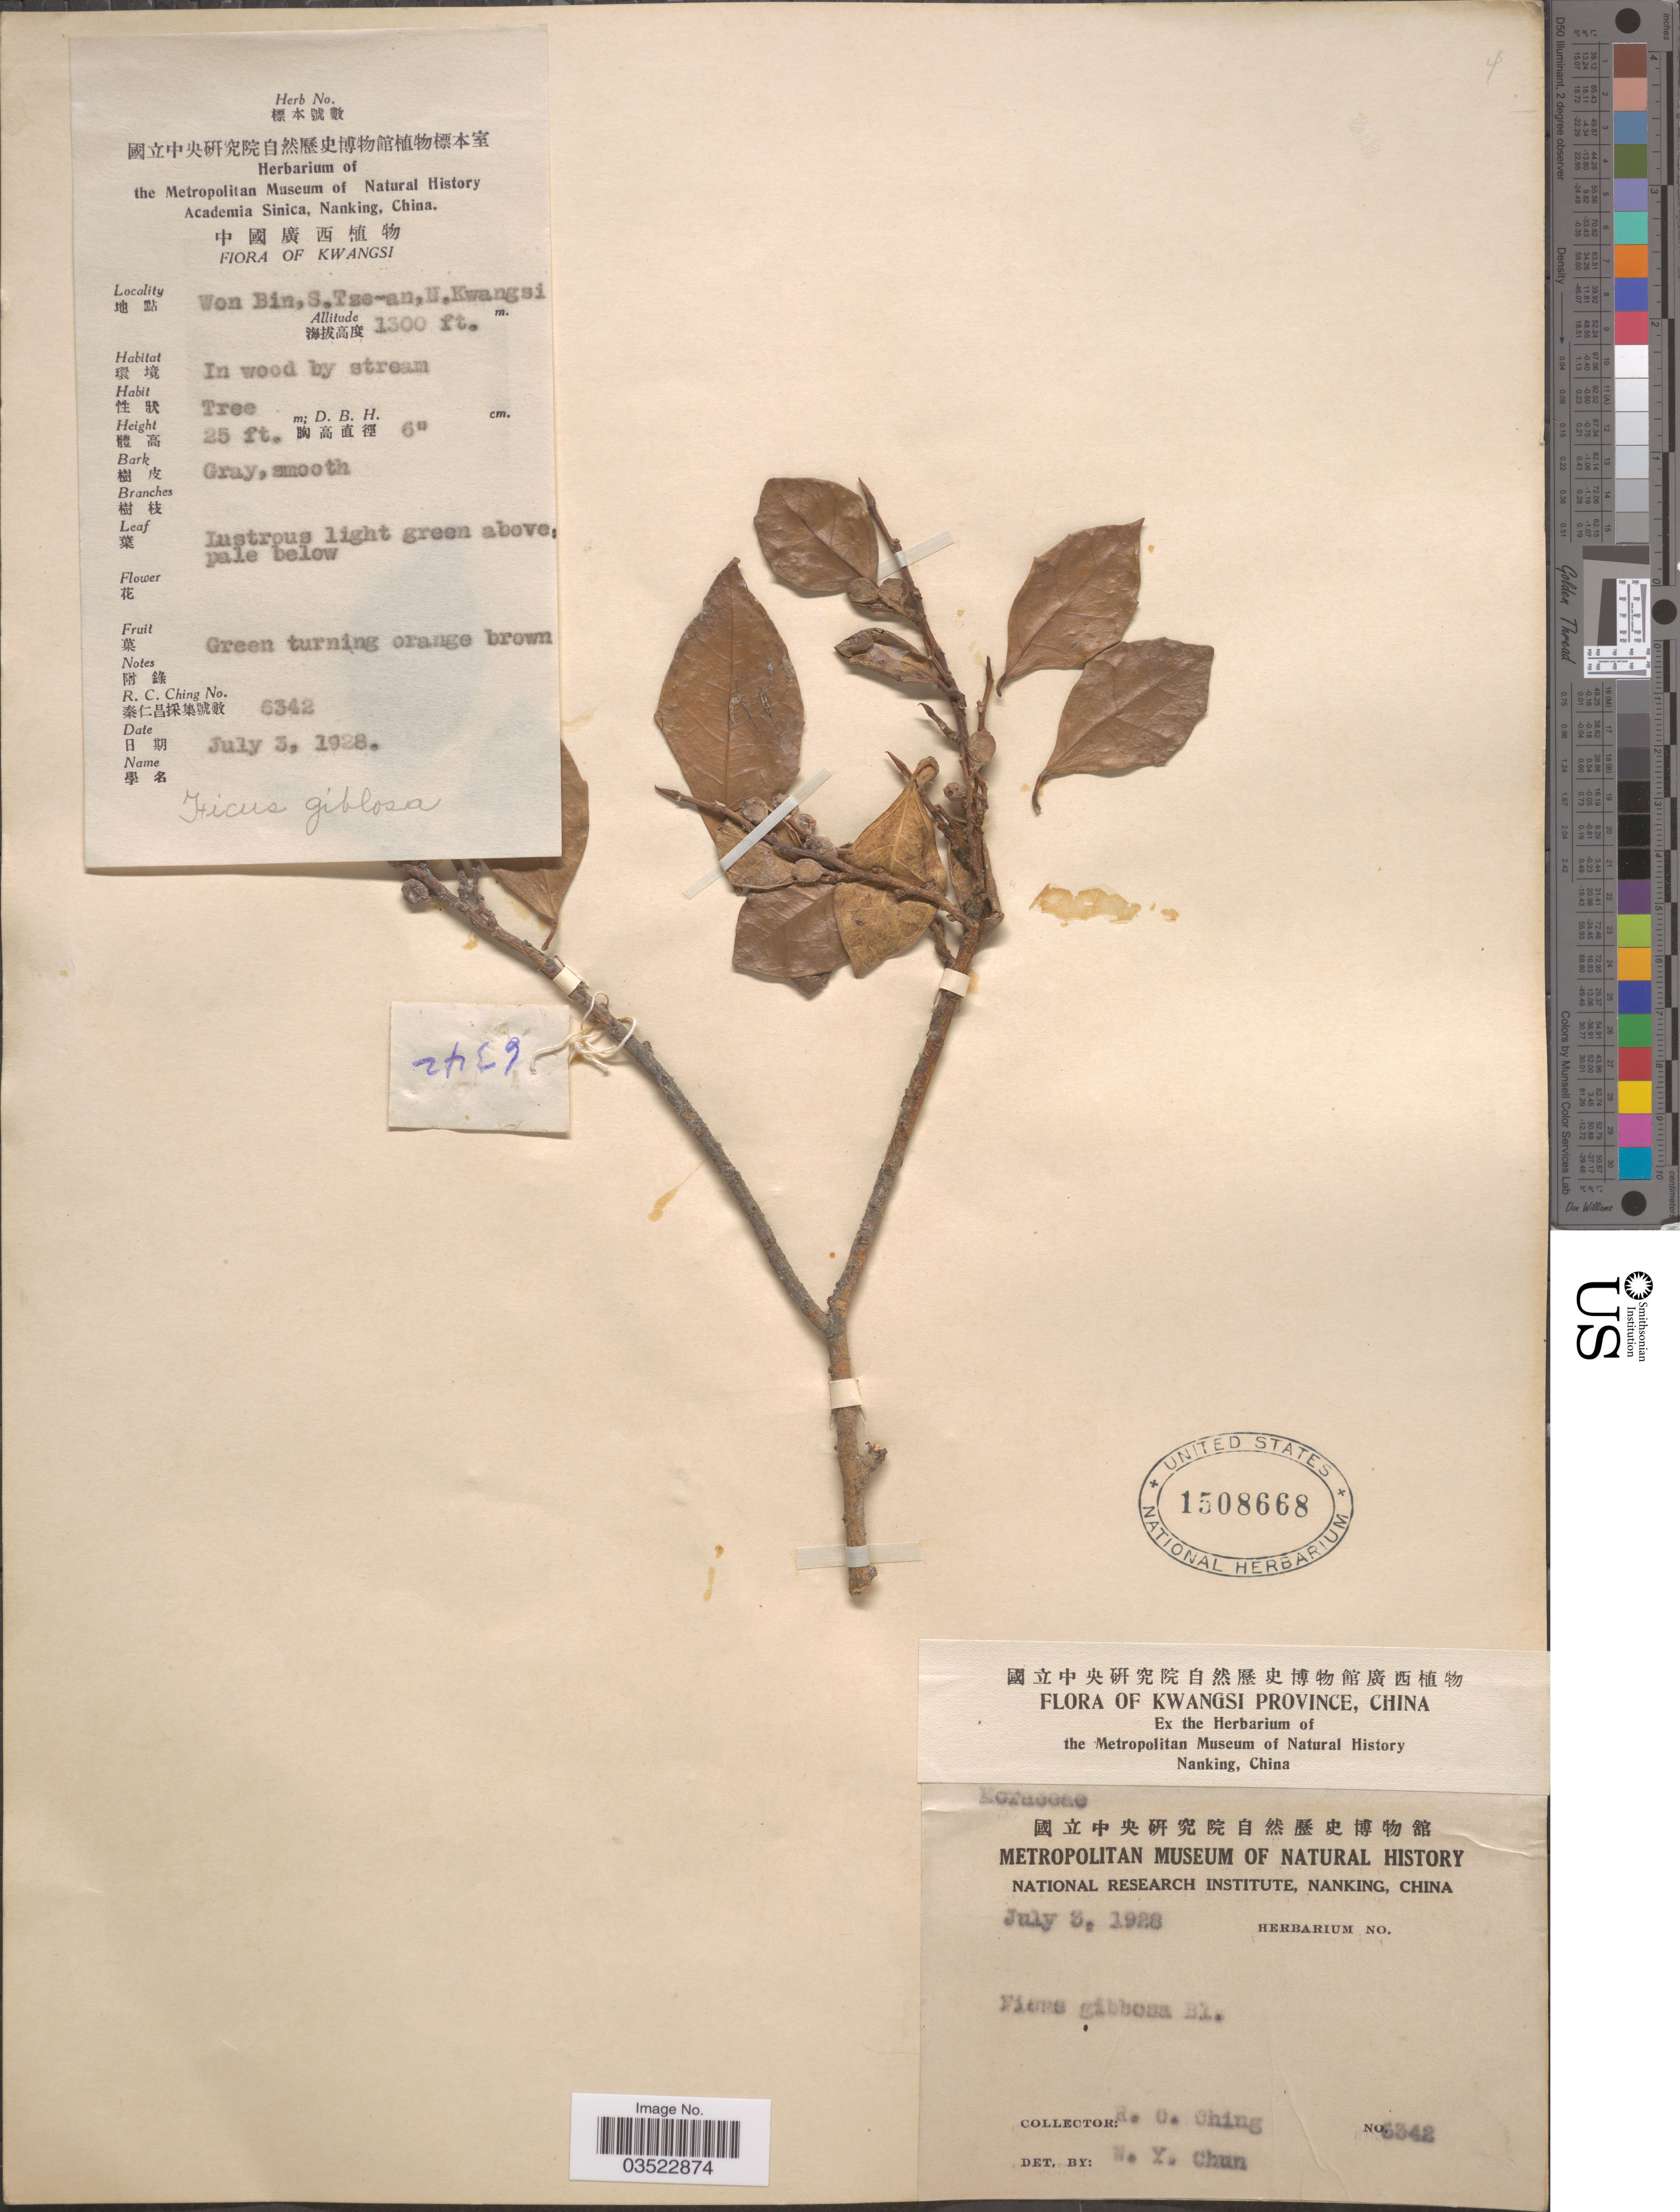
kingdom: Plantae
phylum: Tracheophyta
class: Magnoliopsida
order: Rosales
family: Moraceae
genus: Ficus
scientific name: Ficus tinctoria subsp. gibbosa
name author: (Blume) Corner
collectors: R. C. Ching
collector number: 6342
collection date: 1928-07-03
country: China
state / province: Guangxi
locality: Won Bin, S. Tze-an, N. Kwangsi.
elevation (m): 396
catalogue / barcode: US 1508668